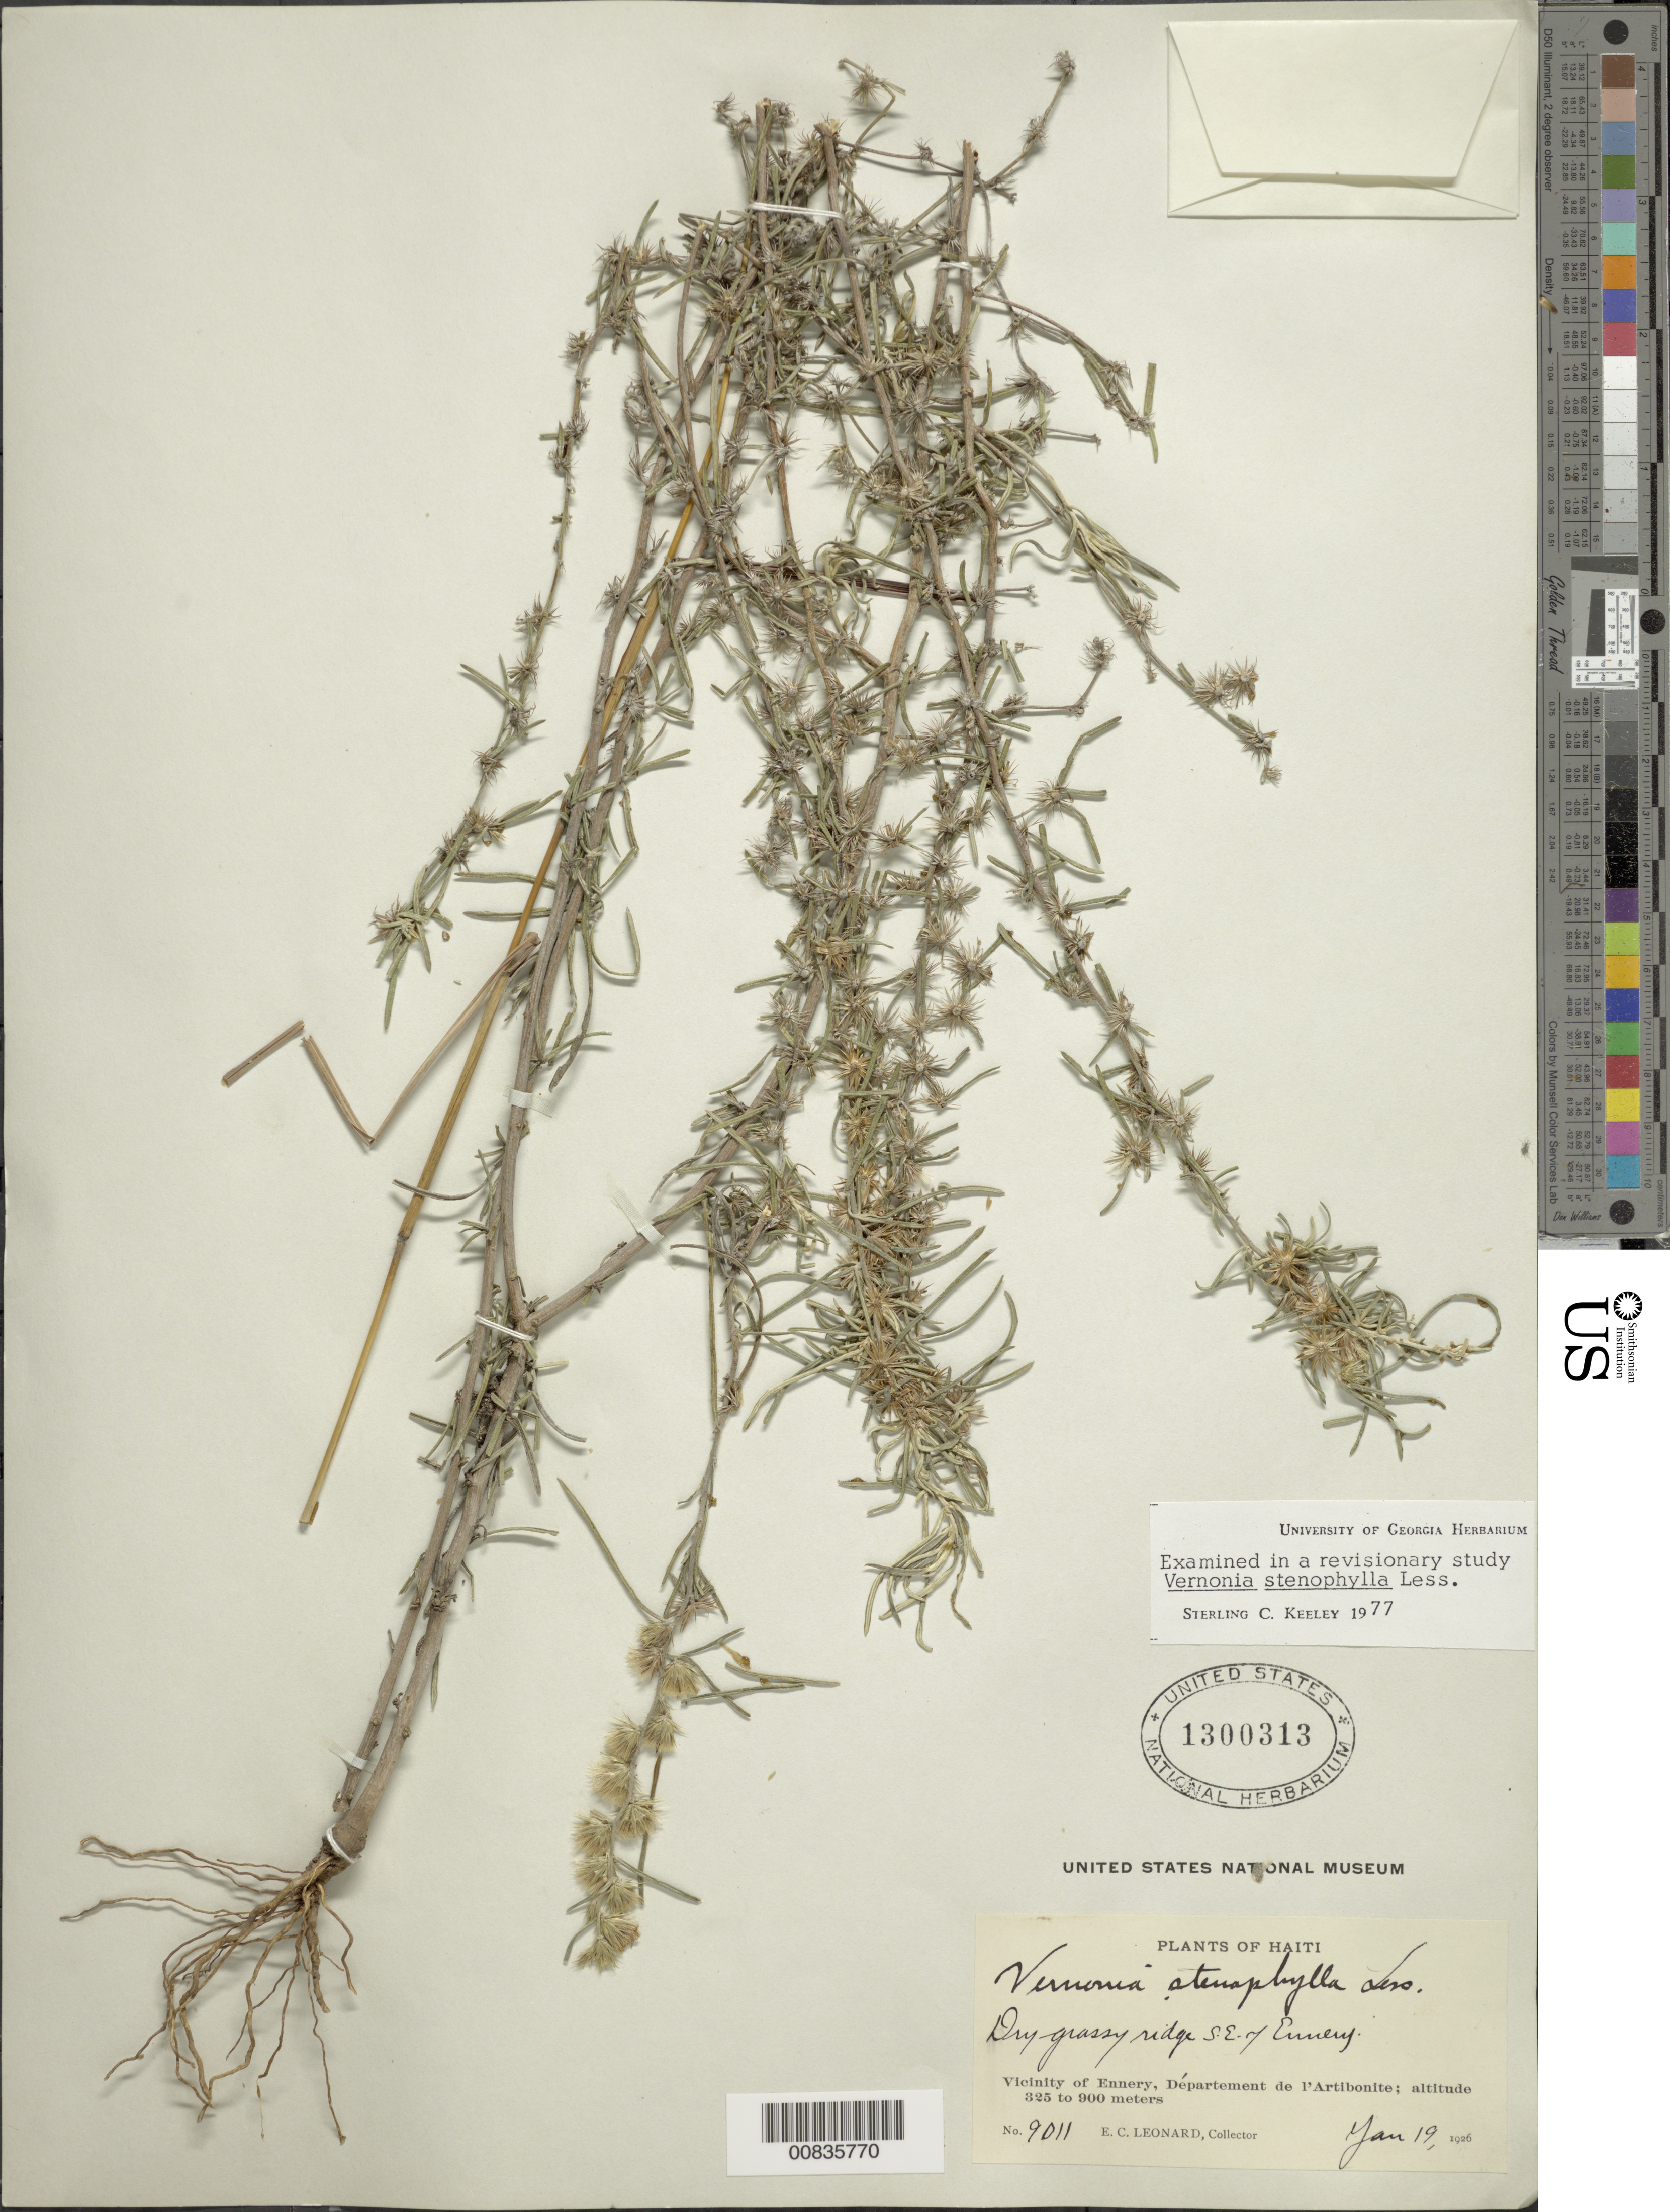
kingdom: Plantae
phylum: Tracheophyta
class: Magnoliopsida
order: Asterales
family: Asteraceae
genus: Lepidaploa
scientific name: Lepidaploa stenophylla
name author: (Less.) H. Rob.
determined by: Keeley, S. C.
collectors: E. C. Leonard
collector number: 9011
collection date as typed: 19 Jan 1926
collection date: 1926-01-19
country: Haiti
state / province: Artibonite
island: Hispaniola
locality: Vicinity of Ennery, SE of town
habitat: Dry grassy ridge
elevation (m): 325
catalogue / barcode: US 1300313